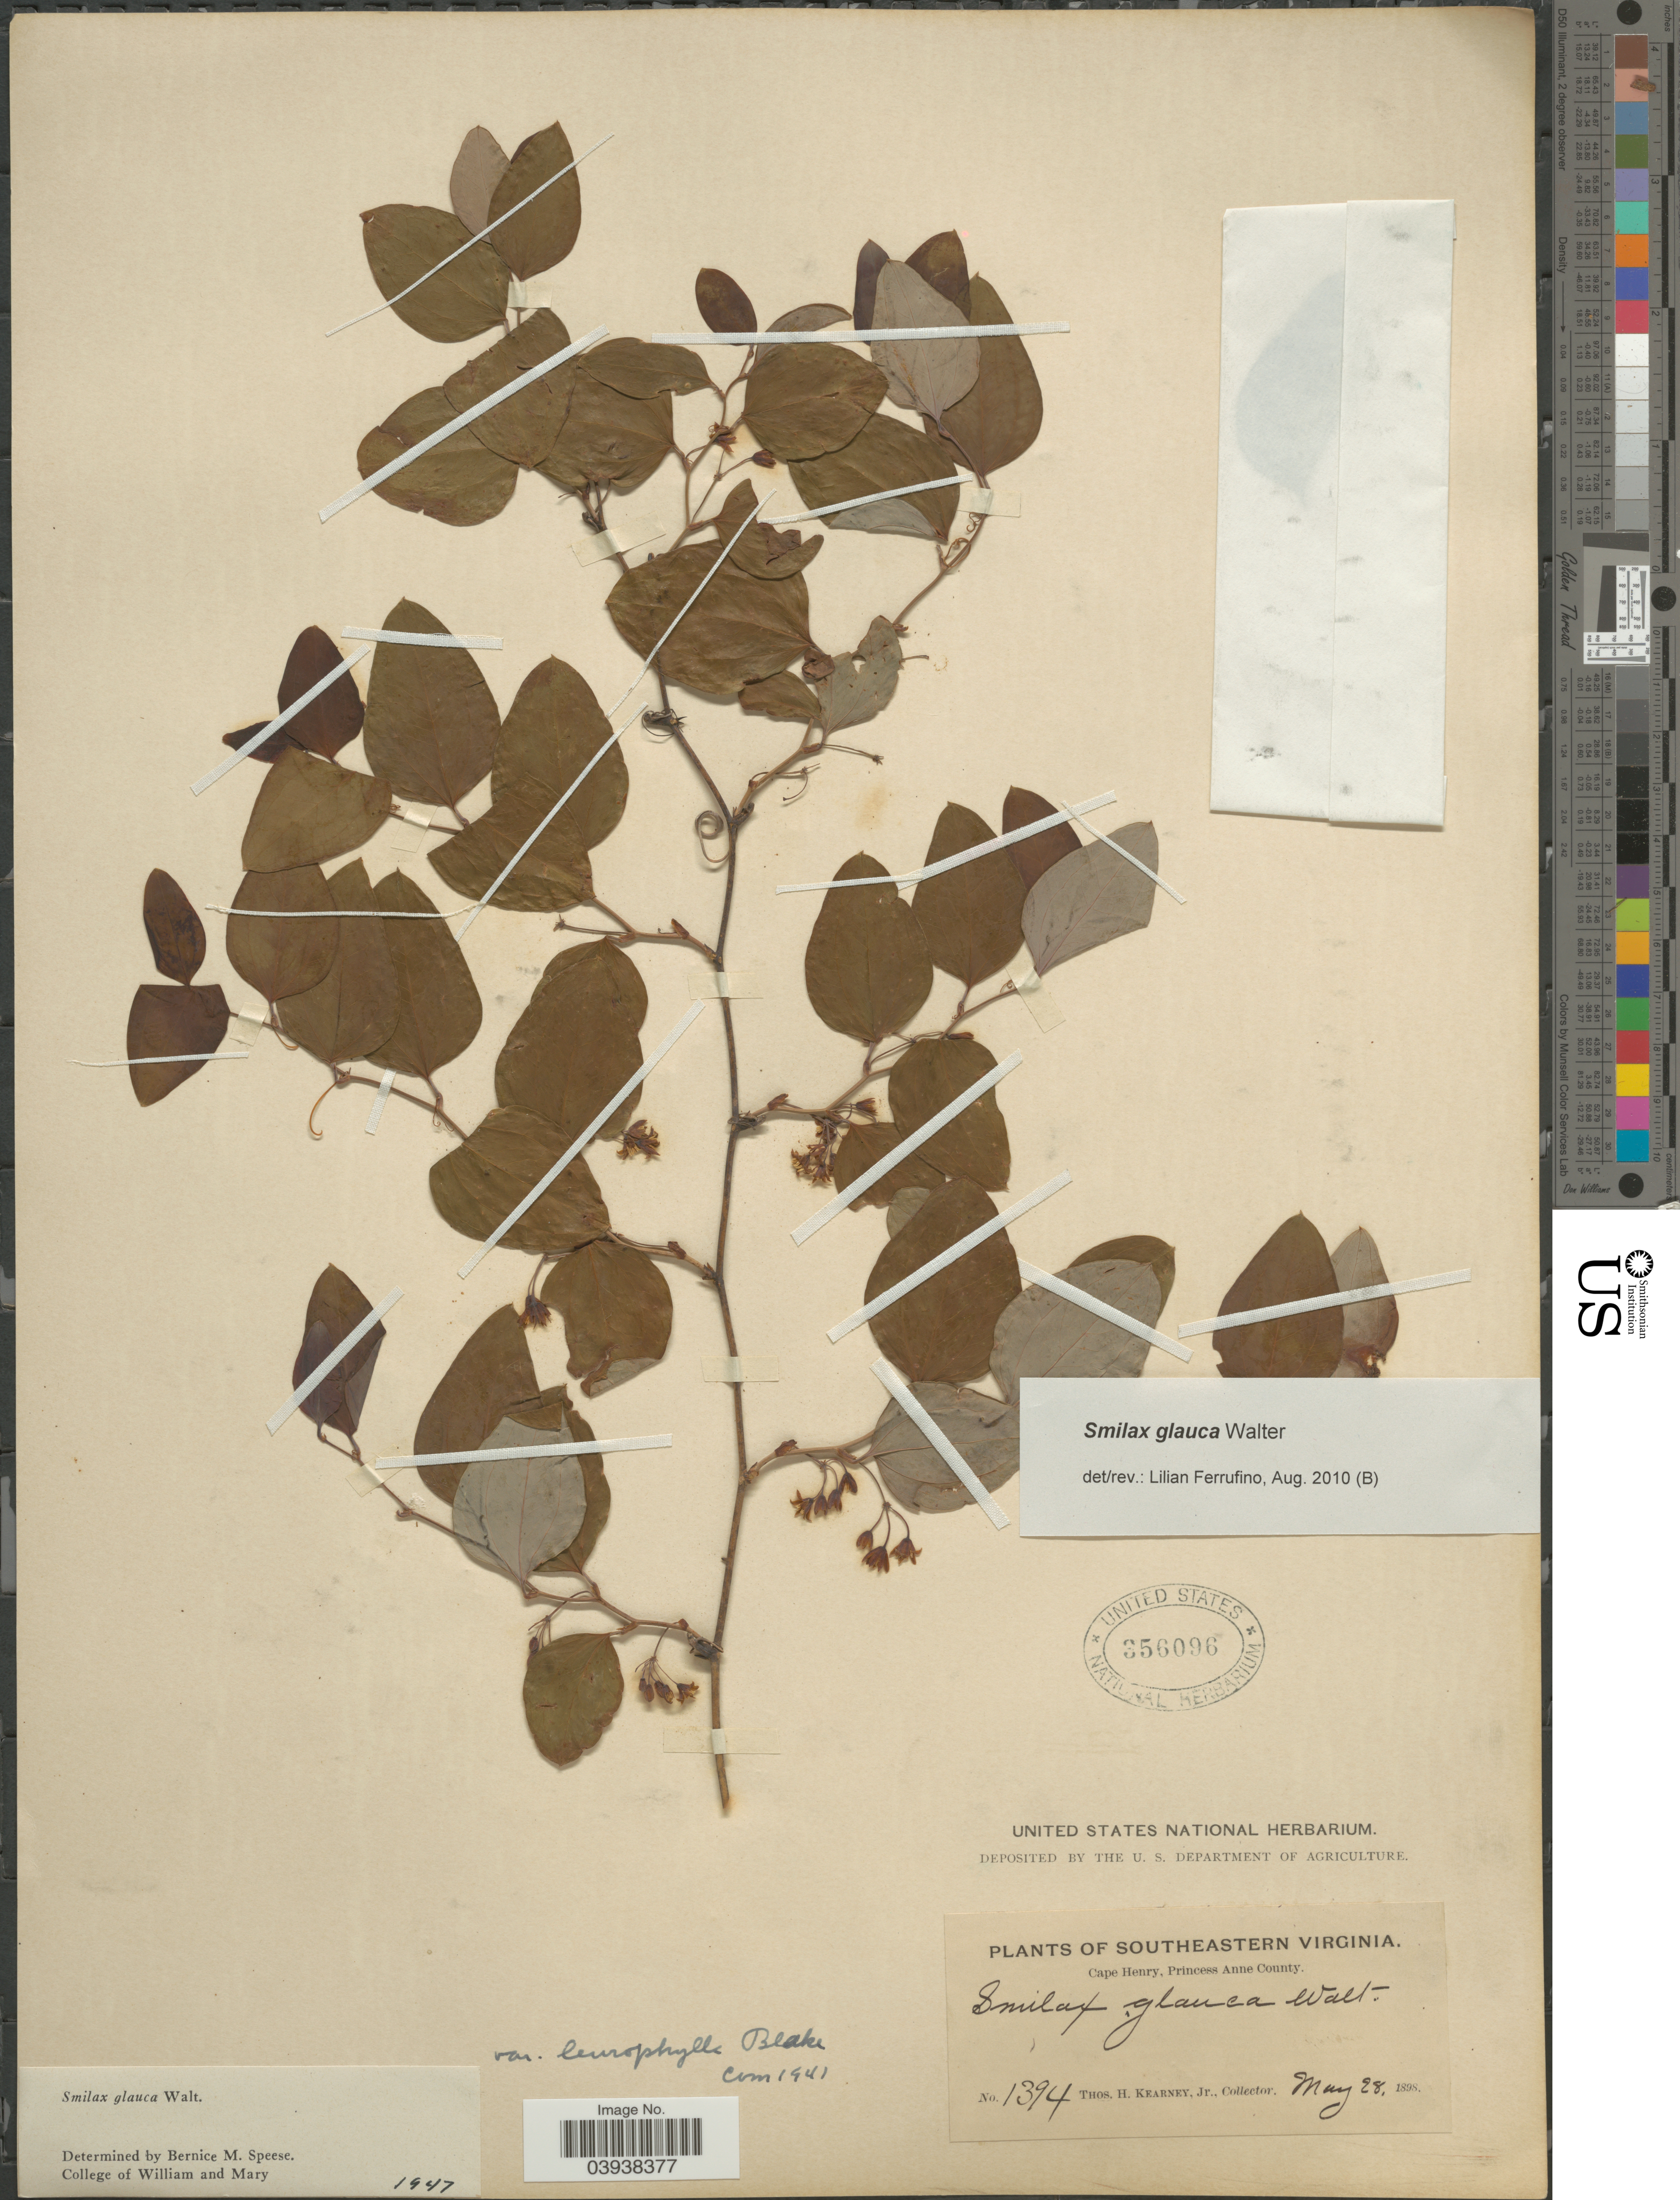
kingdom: Plantae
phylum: Tracheophyta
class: Liliopsida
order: Liliales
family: Smilacaceae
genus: Smilax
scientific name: Smilax glauca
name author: Walter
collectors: T. H. Kearney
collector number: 1394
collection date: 1898-05-28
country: United States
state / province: Virginia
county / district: City of Virginia Beach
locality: Southeastern Virginia. Cape Henry, Princess Anne (=historic county name) County.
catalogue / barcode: US 356096